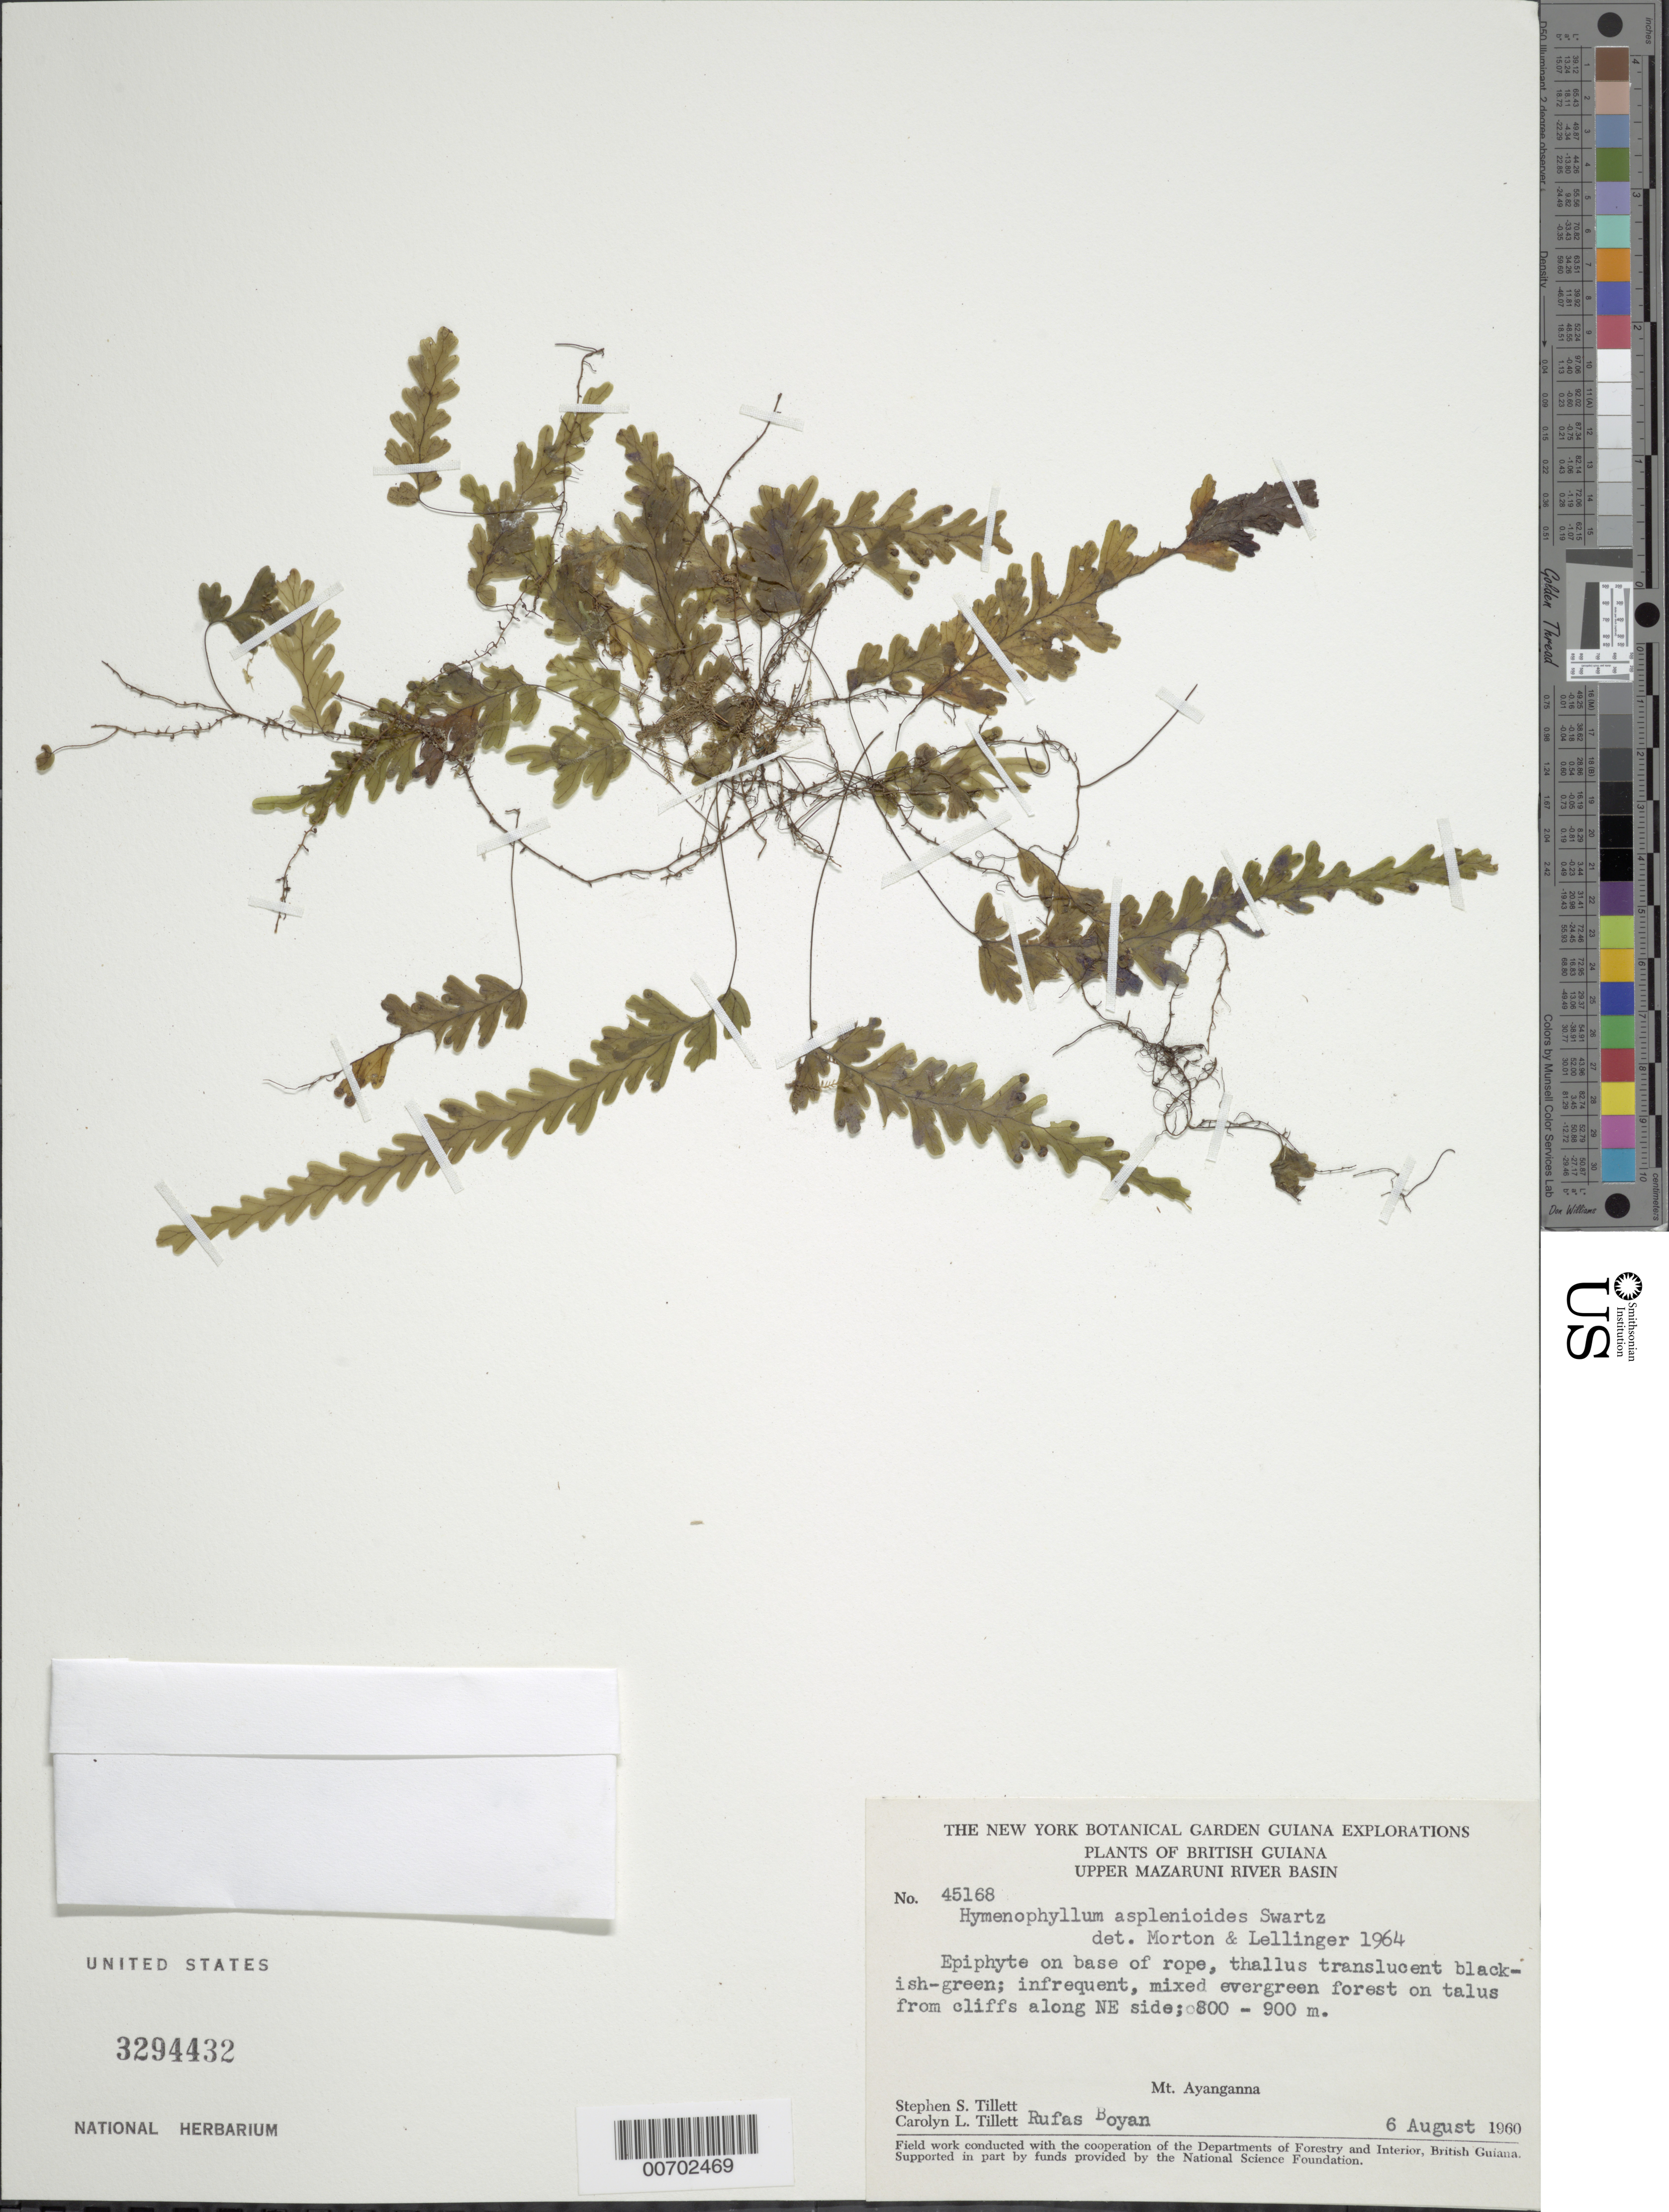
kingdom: Plantae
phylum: Tracheophyta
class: Polypodiopsida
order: Hymenophyllales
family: Hymenophyllaceae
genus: Hymenophyllum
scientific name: Hymenophyllum asplenioides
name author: (Sw.) Sw.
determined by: Morton, C. V.; Lellinger, D. B.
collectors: S. S. Tillett, C. L. Tillett & R. Boyan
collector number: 45168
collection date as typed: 6-Aug-60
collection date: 1960-08-06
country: Guyana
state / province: Cuyuni-Mazaruni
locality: Mt. Ayanganna, NE side of, Upper Mazaruni R Basin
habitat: Mixed evergreen forest on talus from cliffs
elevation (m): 800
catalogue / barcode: US 3294432